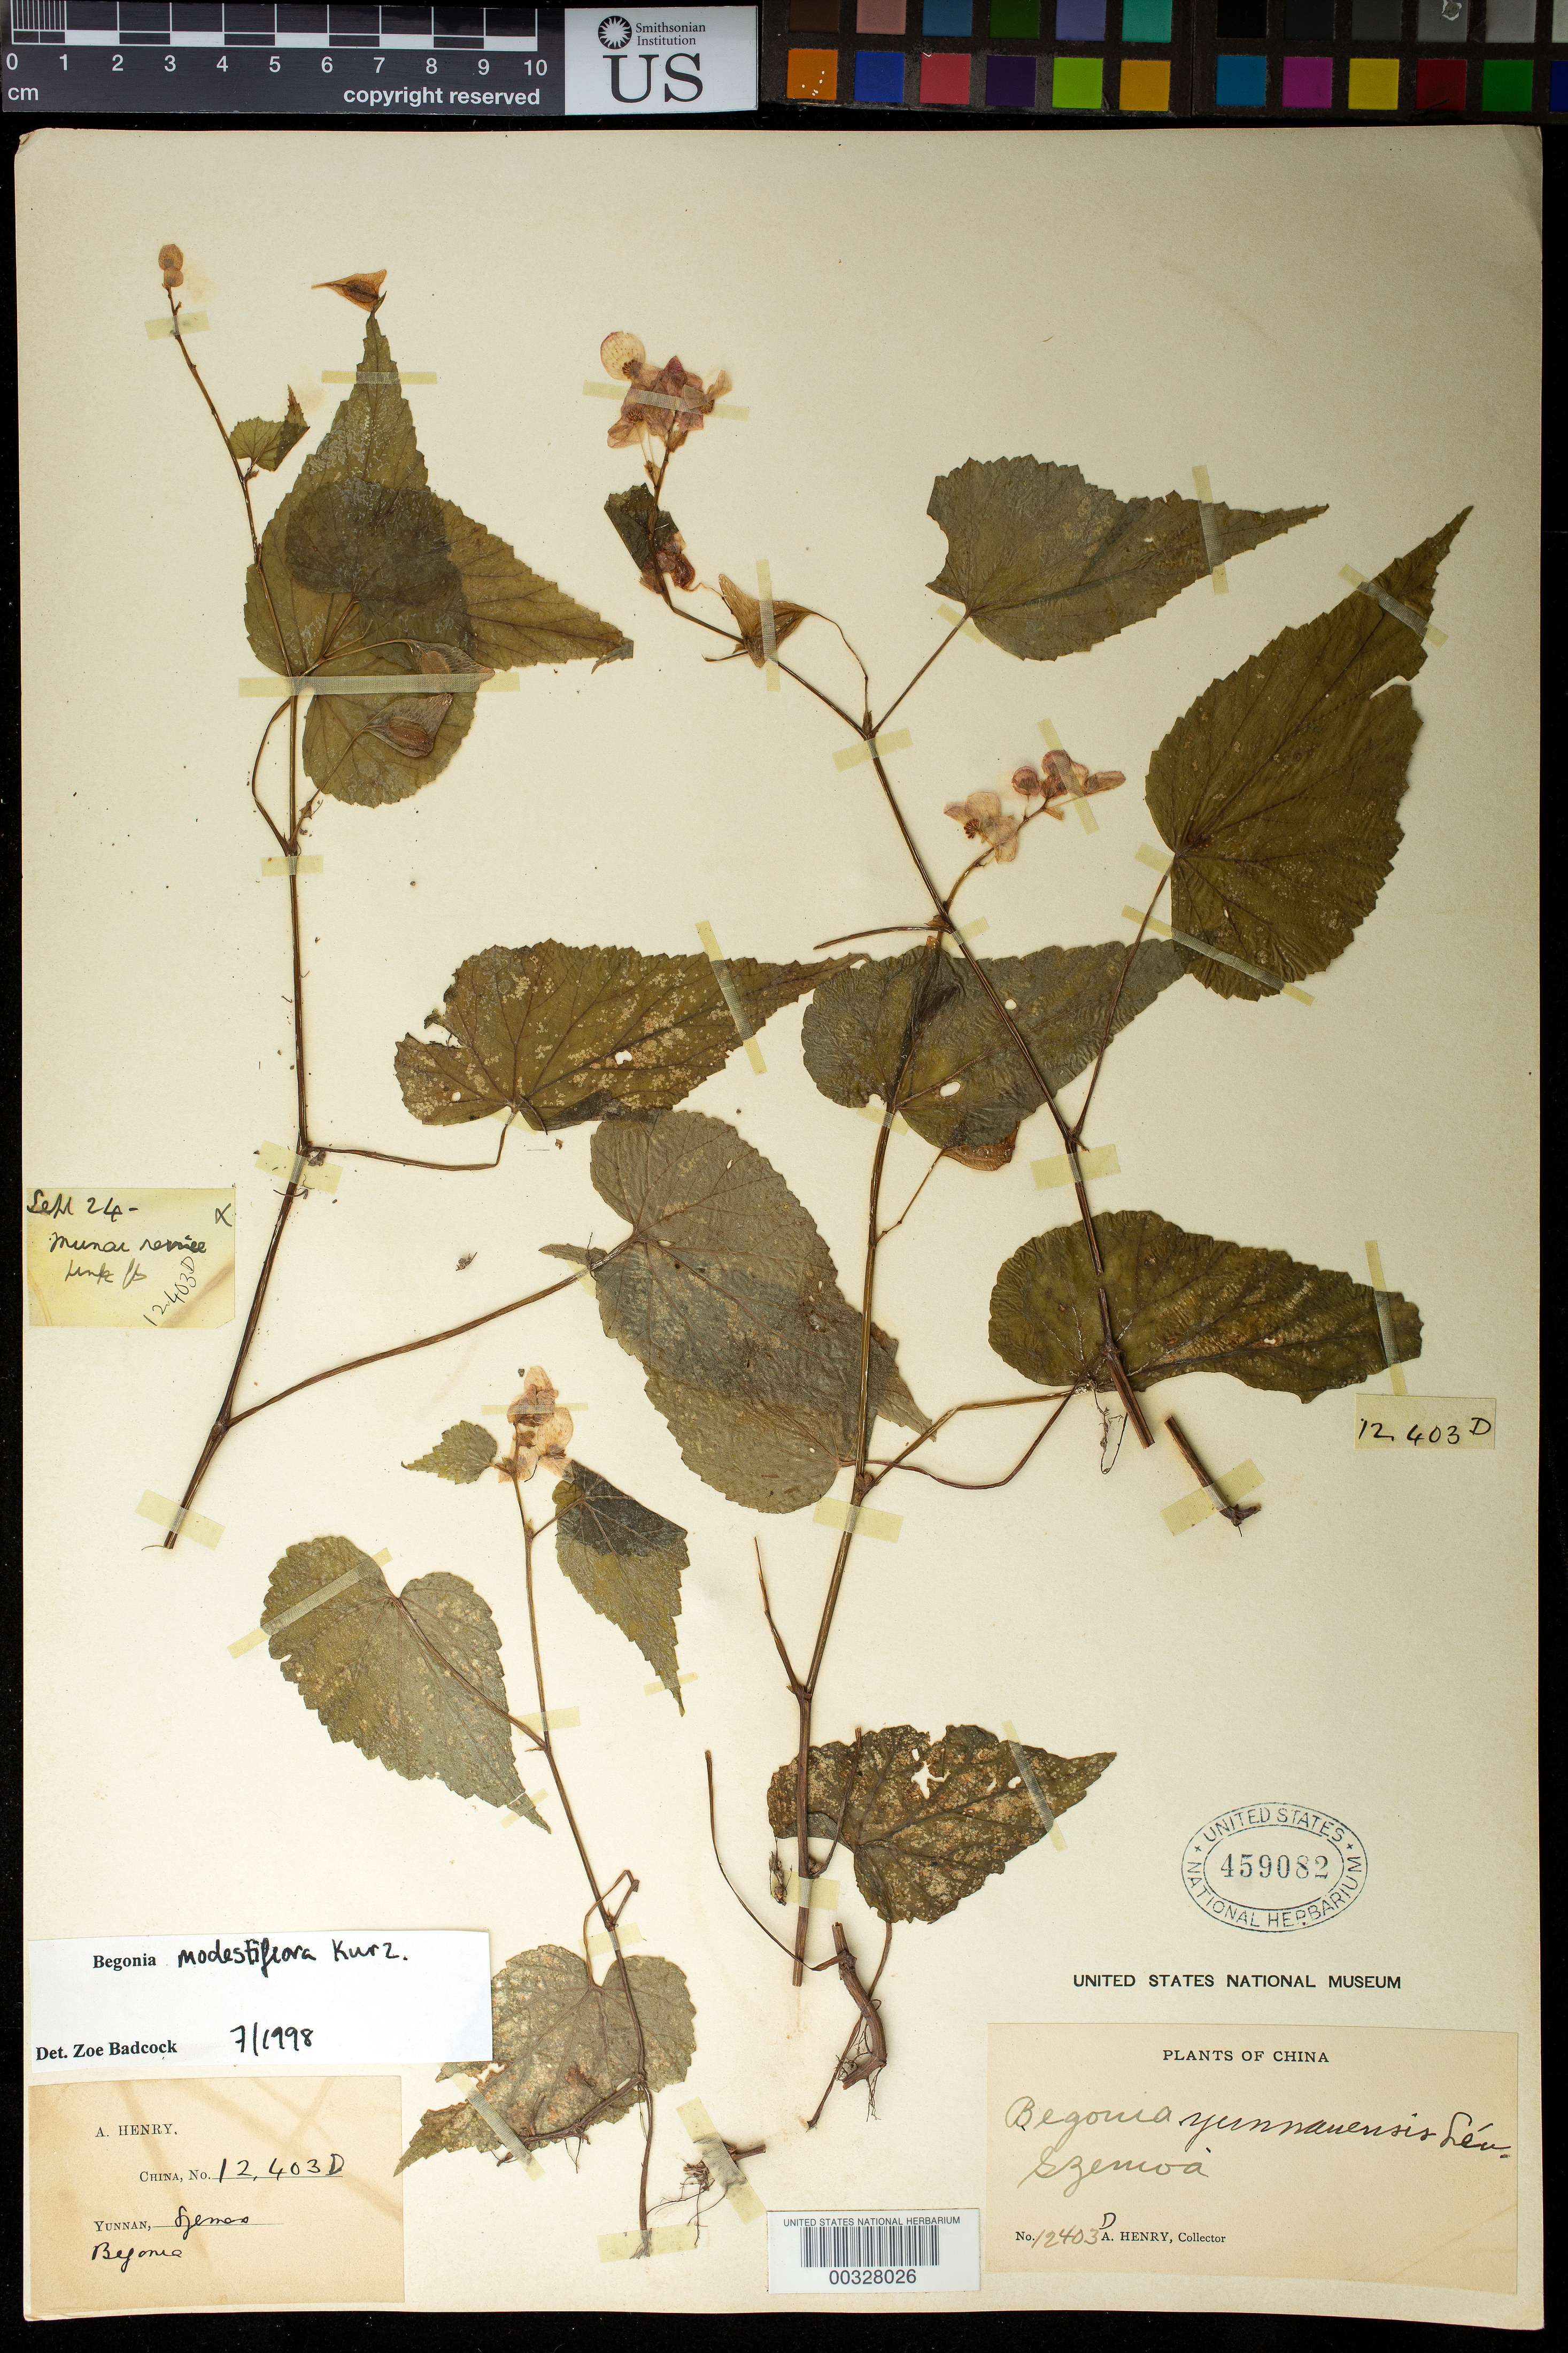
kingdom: Plantae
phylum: Tracheophyta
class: Magnoliopsida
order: Cucurbitales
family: Begoniaceae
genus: Begonia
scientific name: Begonia modestiflora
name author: Kurz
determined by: Badcock, Z.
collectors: A. Henry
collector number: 12403 D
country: China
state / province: Yunnan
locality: Szemoa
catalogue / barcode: US 459082